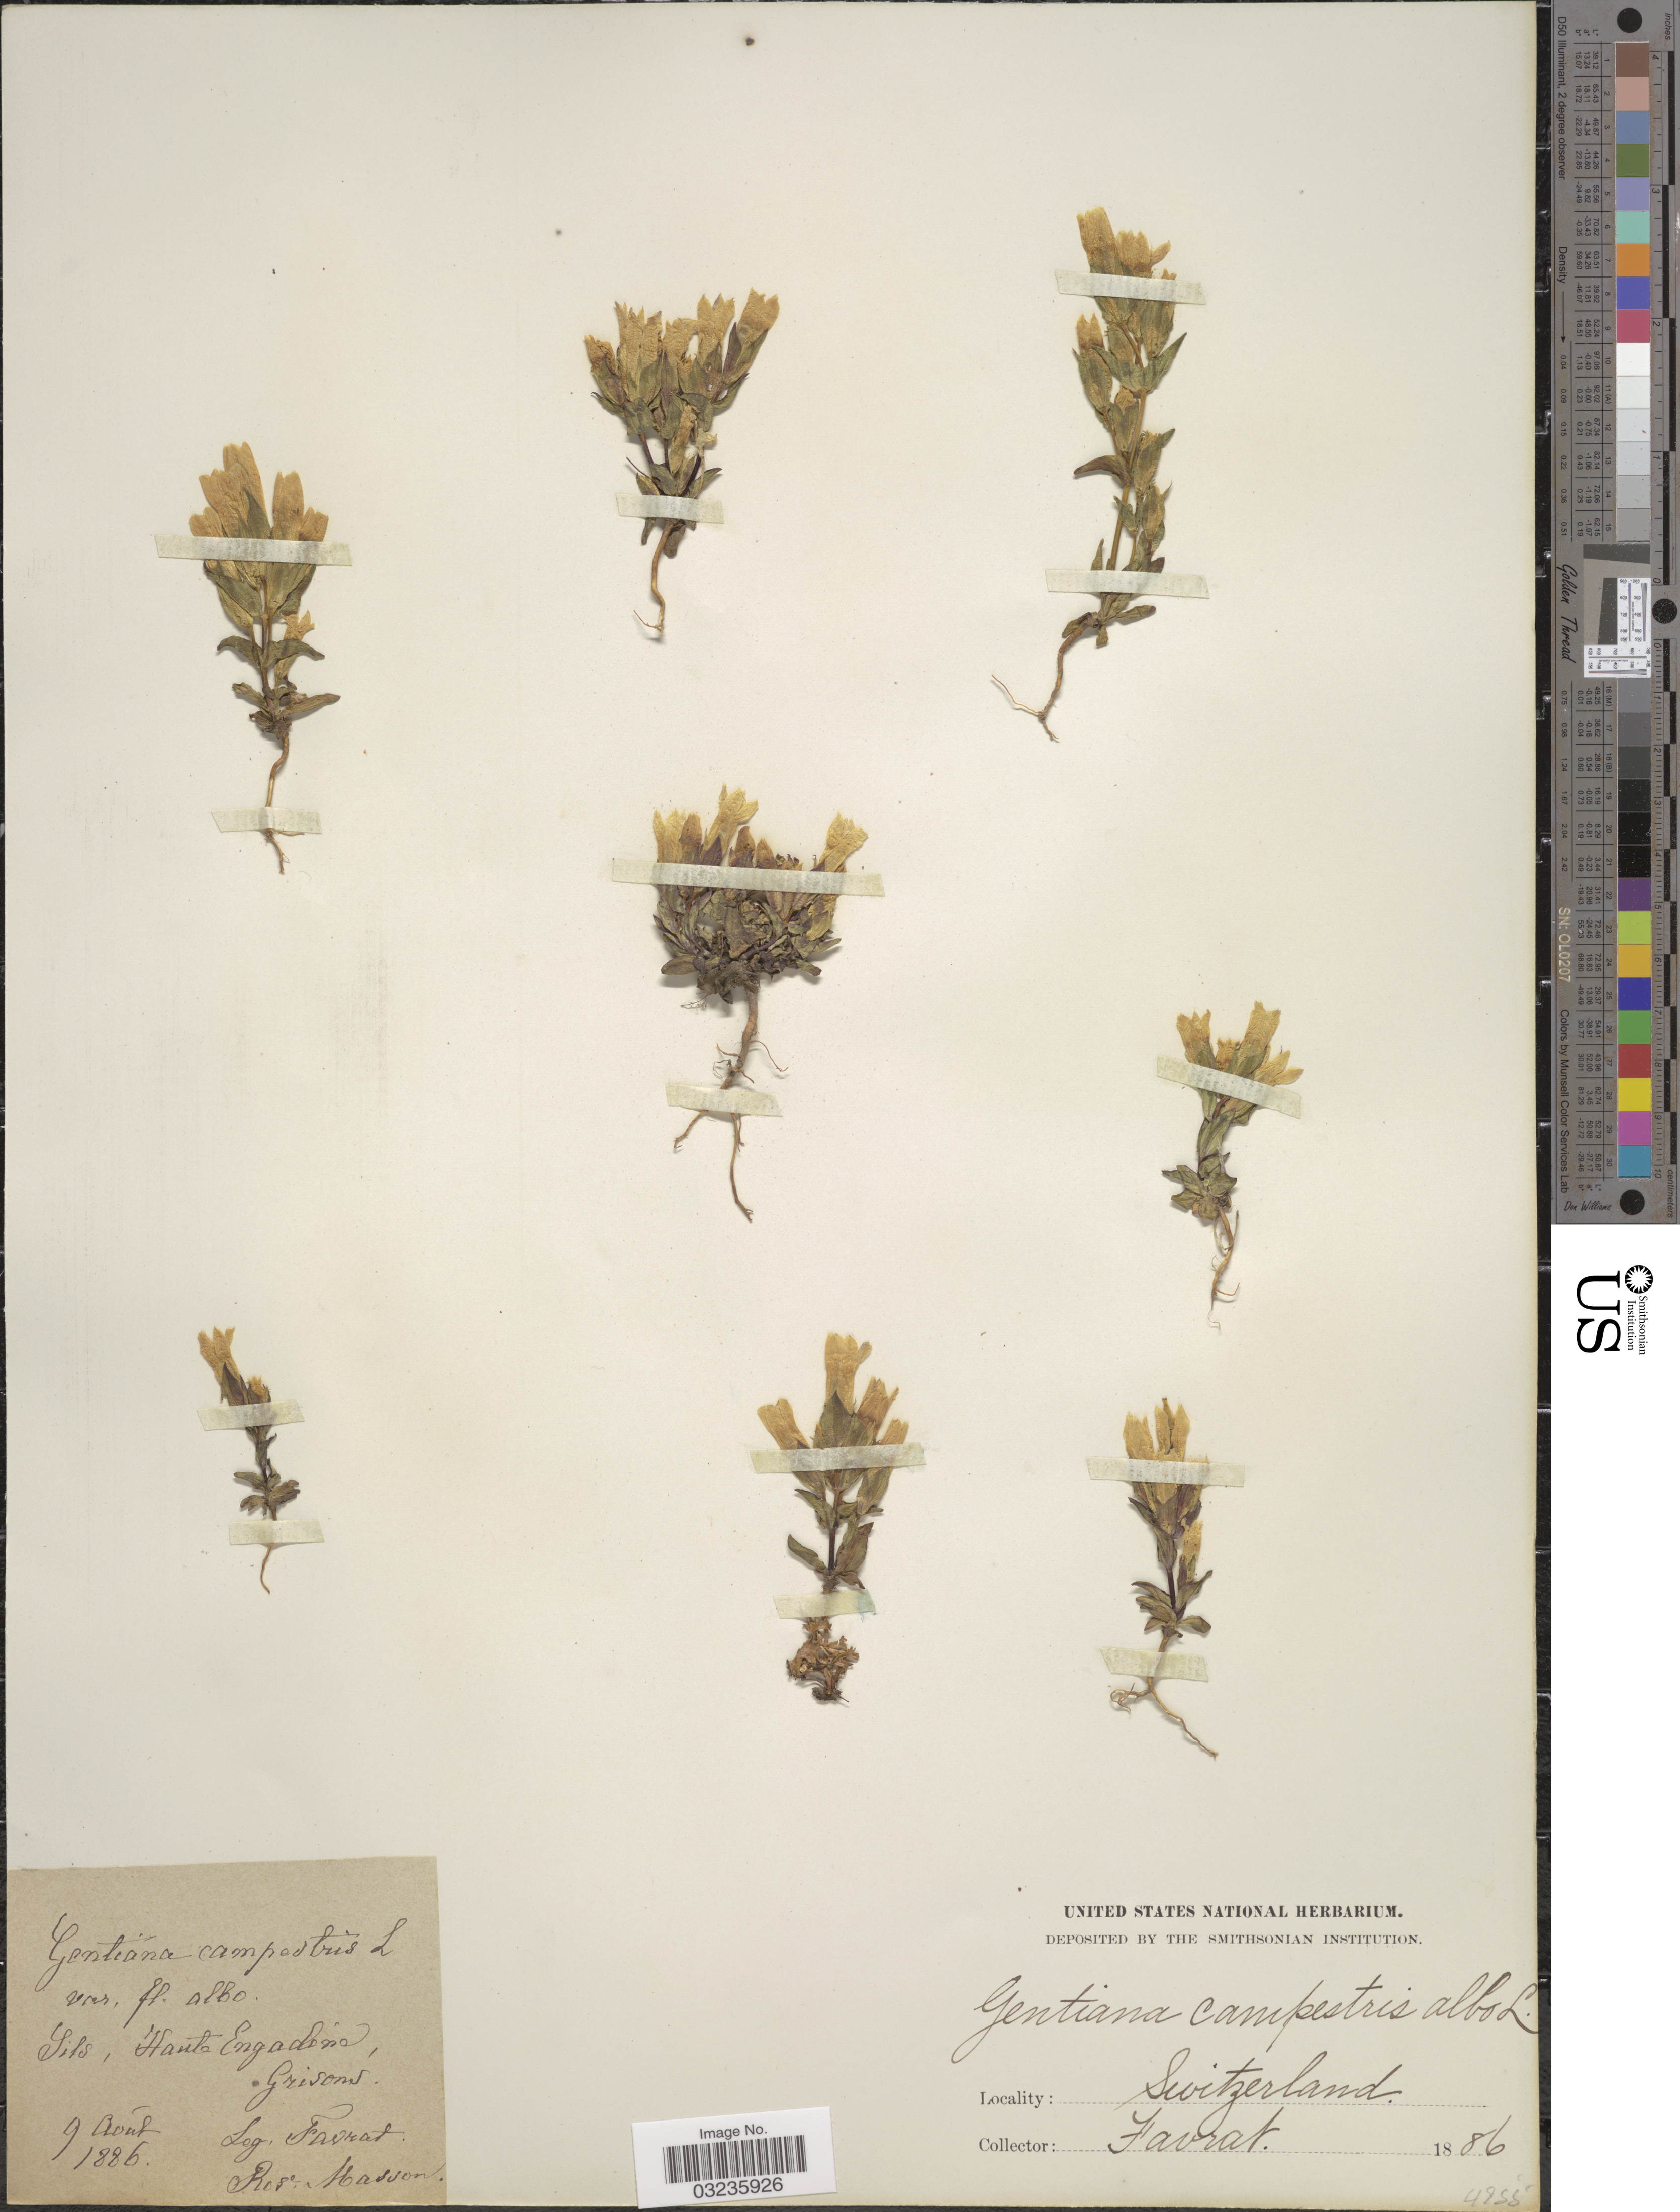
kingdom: Plantae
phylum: Tracheophyta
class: Magnoliopsida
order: Gentianales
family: Gentianaceae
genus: Gentiana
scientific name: Gentiana campestris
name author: L.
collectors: L. Favrat & R. Masson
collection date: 1886-08-09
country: Switzerland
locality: Sils, Haute Engadine, Grisons.